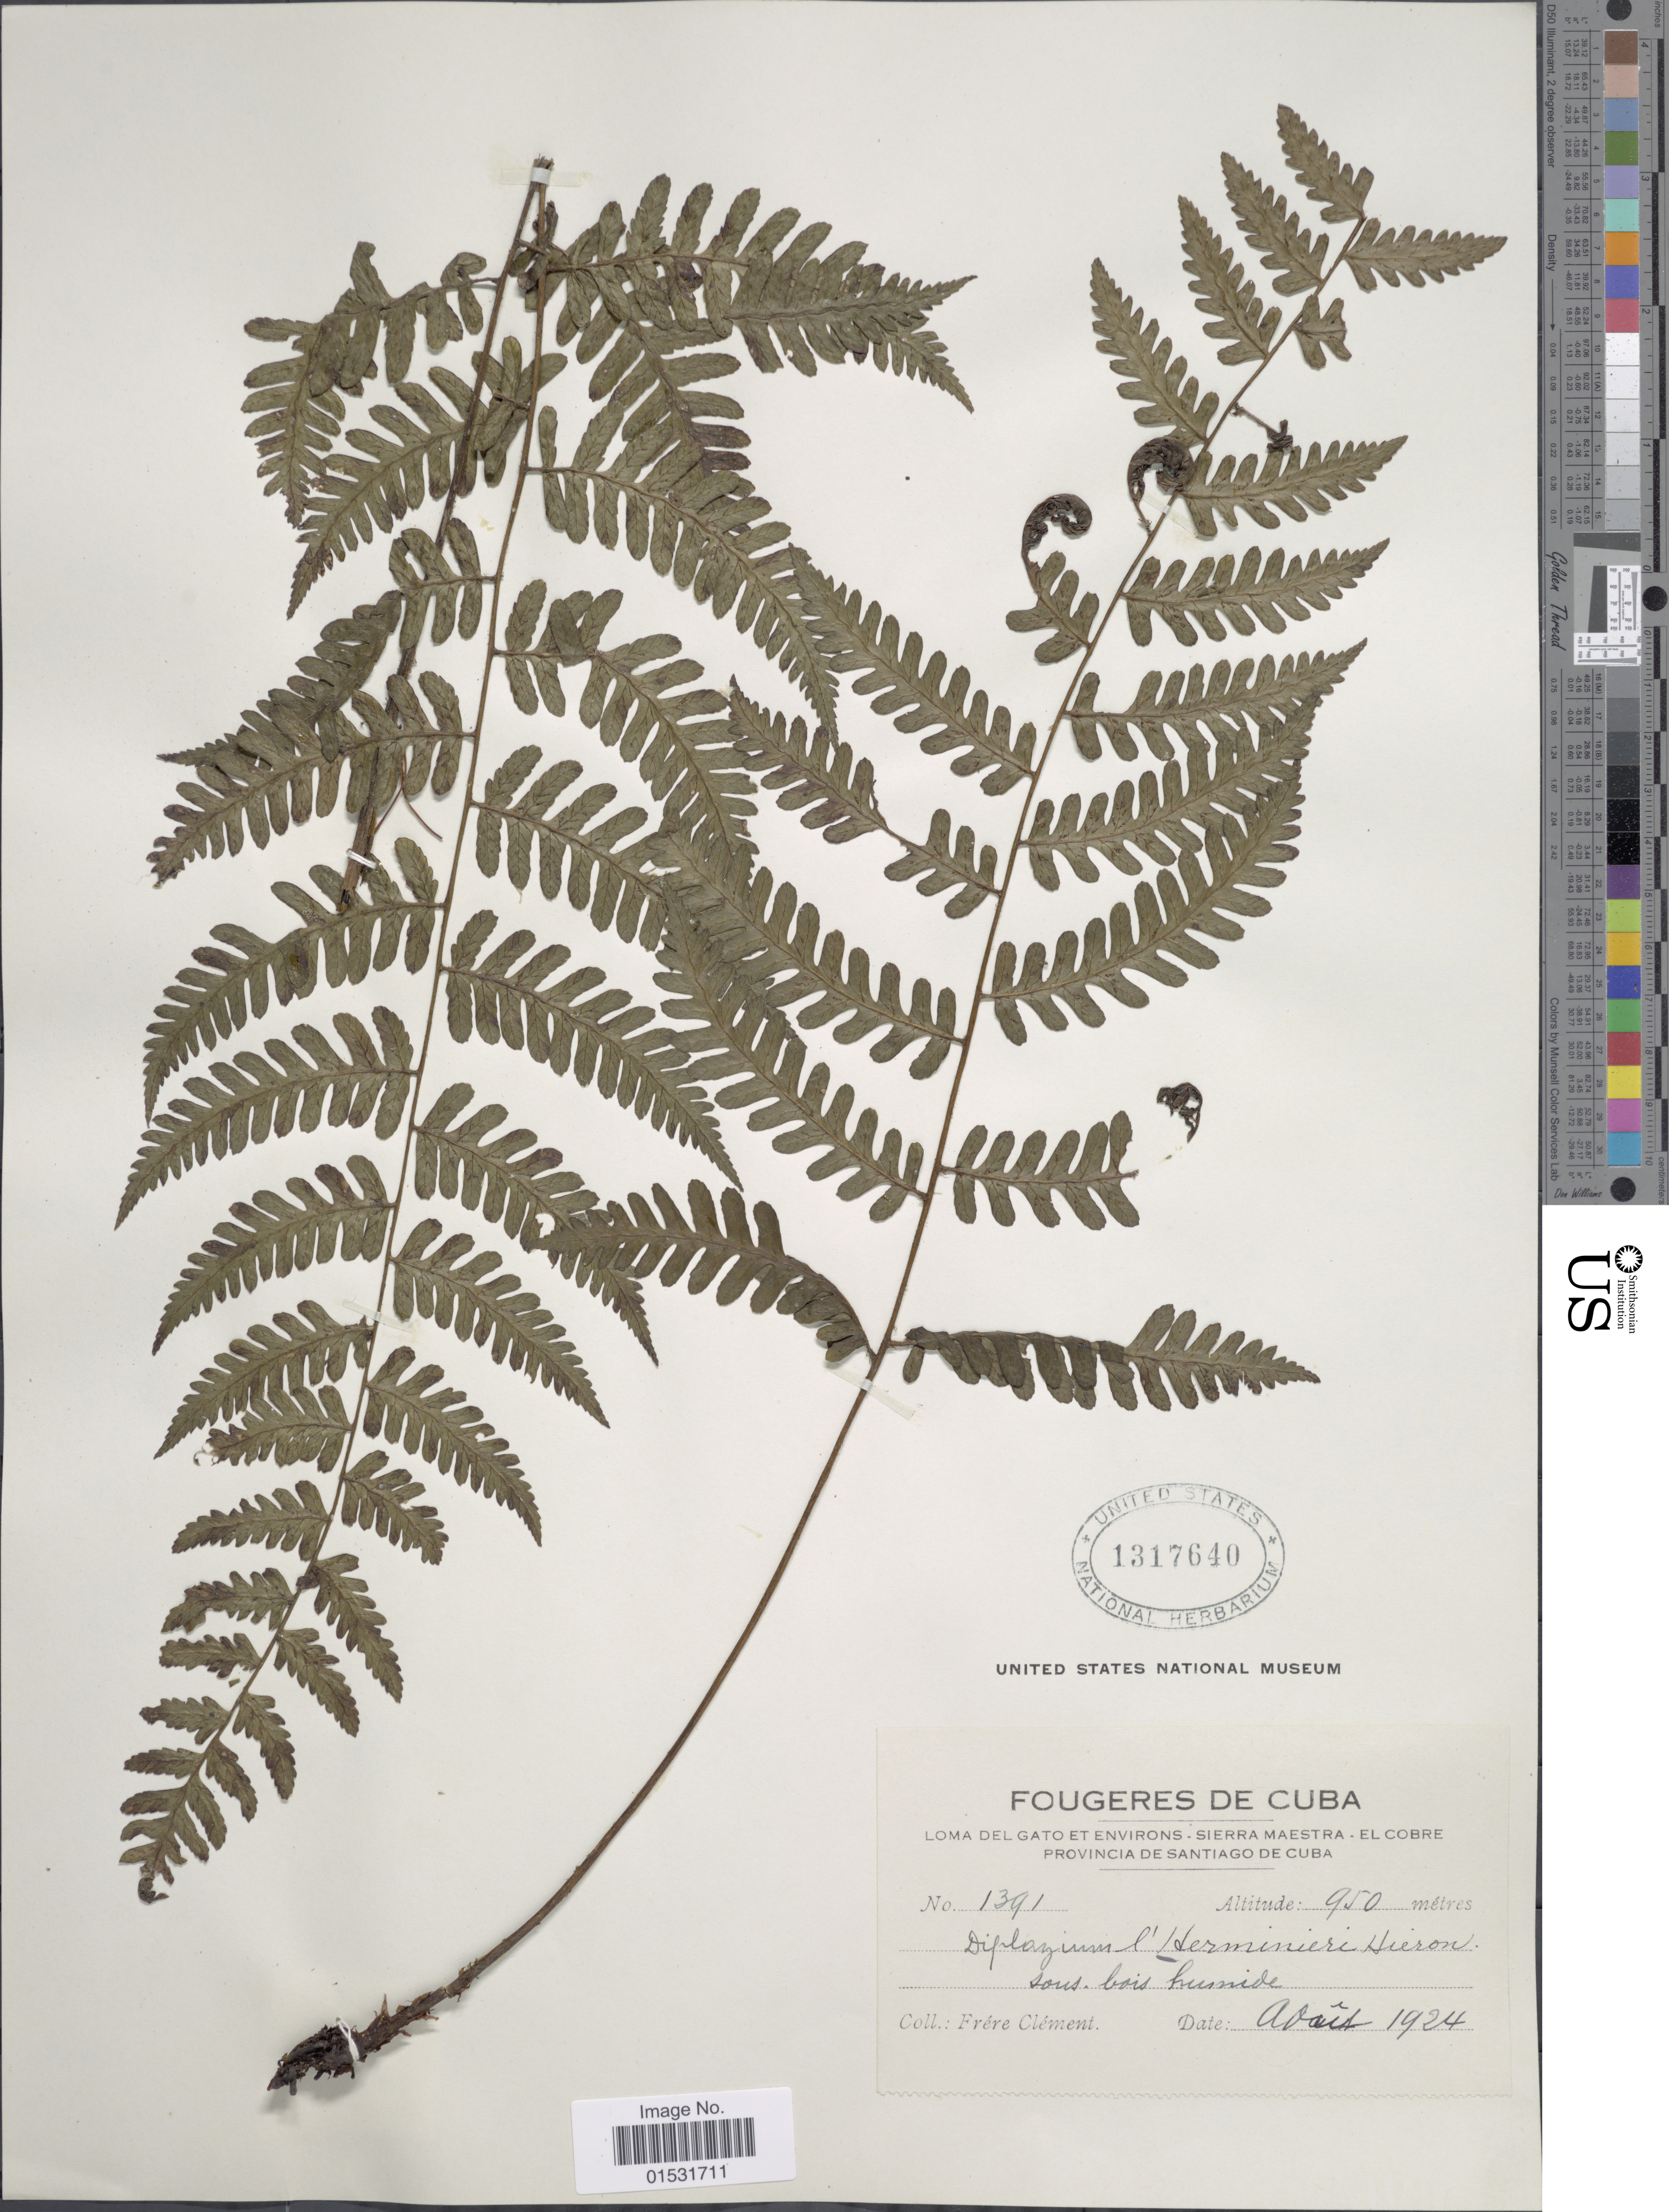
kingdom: Plantae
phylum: Tracheophyta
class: Polypodiopsida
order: Polypodiales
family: Athyriaceae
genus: Diplazium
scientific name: Diplazium altissimum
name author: (Jenman) C. Chr.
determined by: Sánchez, C.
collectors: B. Clement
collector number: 1391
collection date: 1924-08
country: Cuba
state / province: Santiago de Cuba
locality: Loma del Gato et Environs- Sierra Maestra- El Cobre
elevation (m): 950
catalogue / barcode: US 1317640